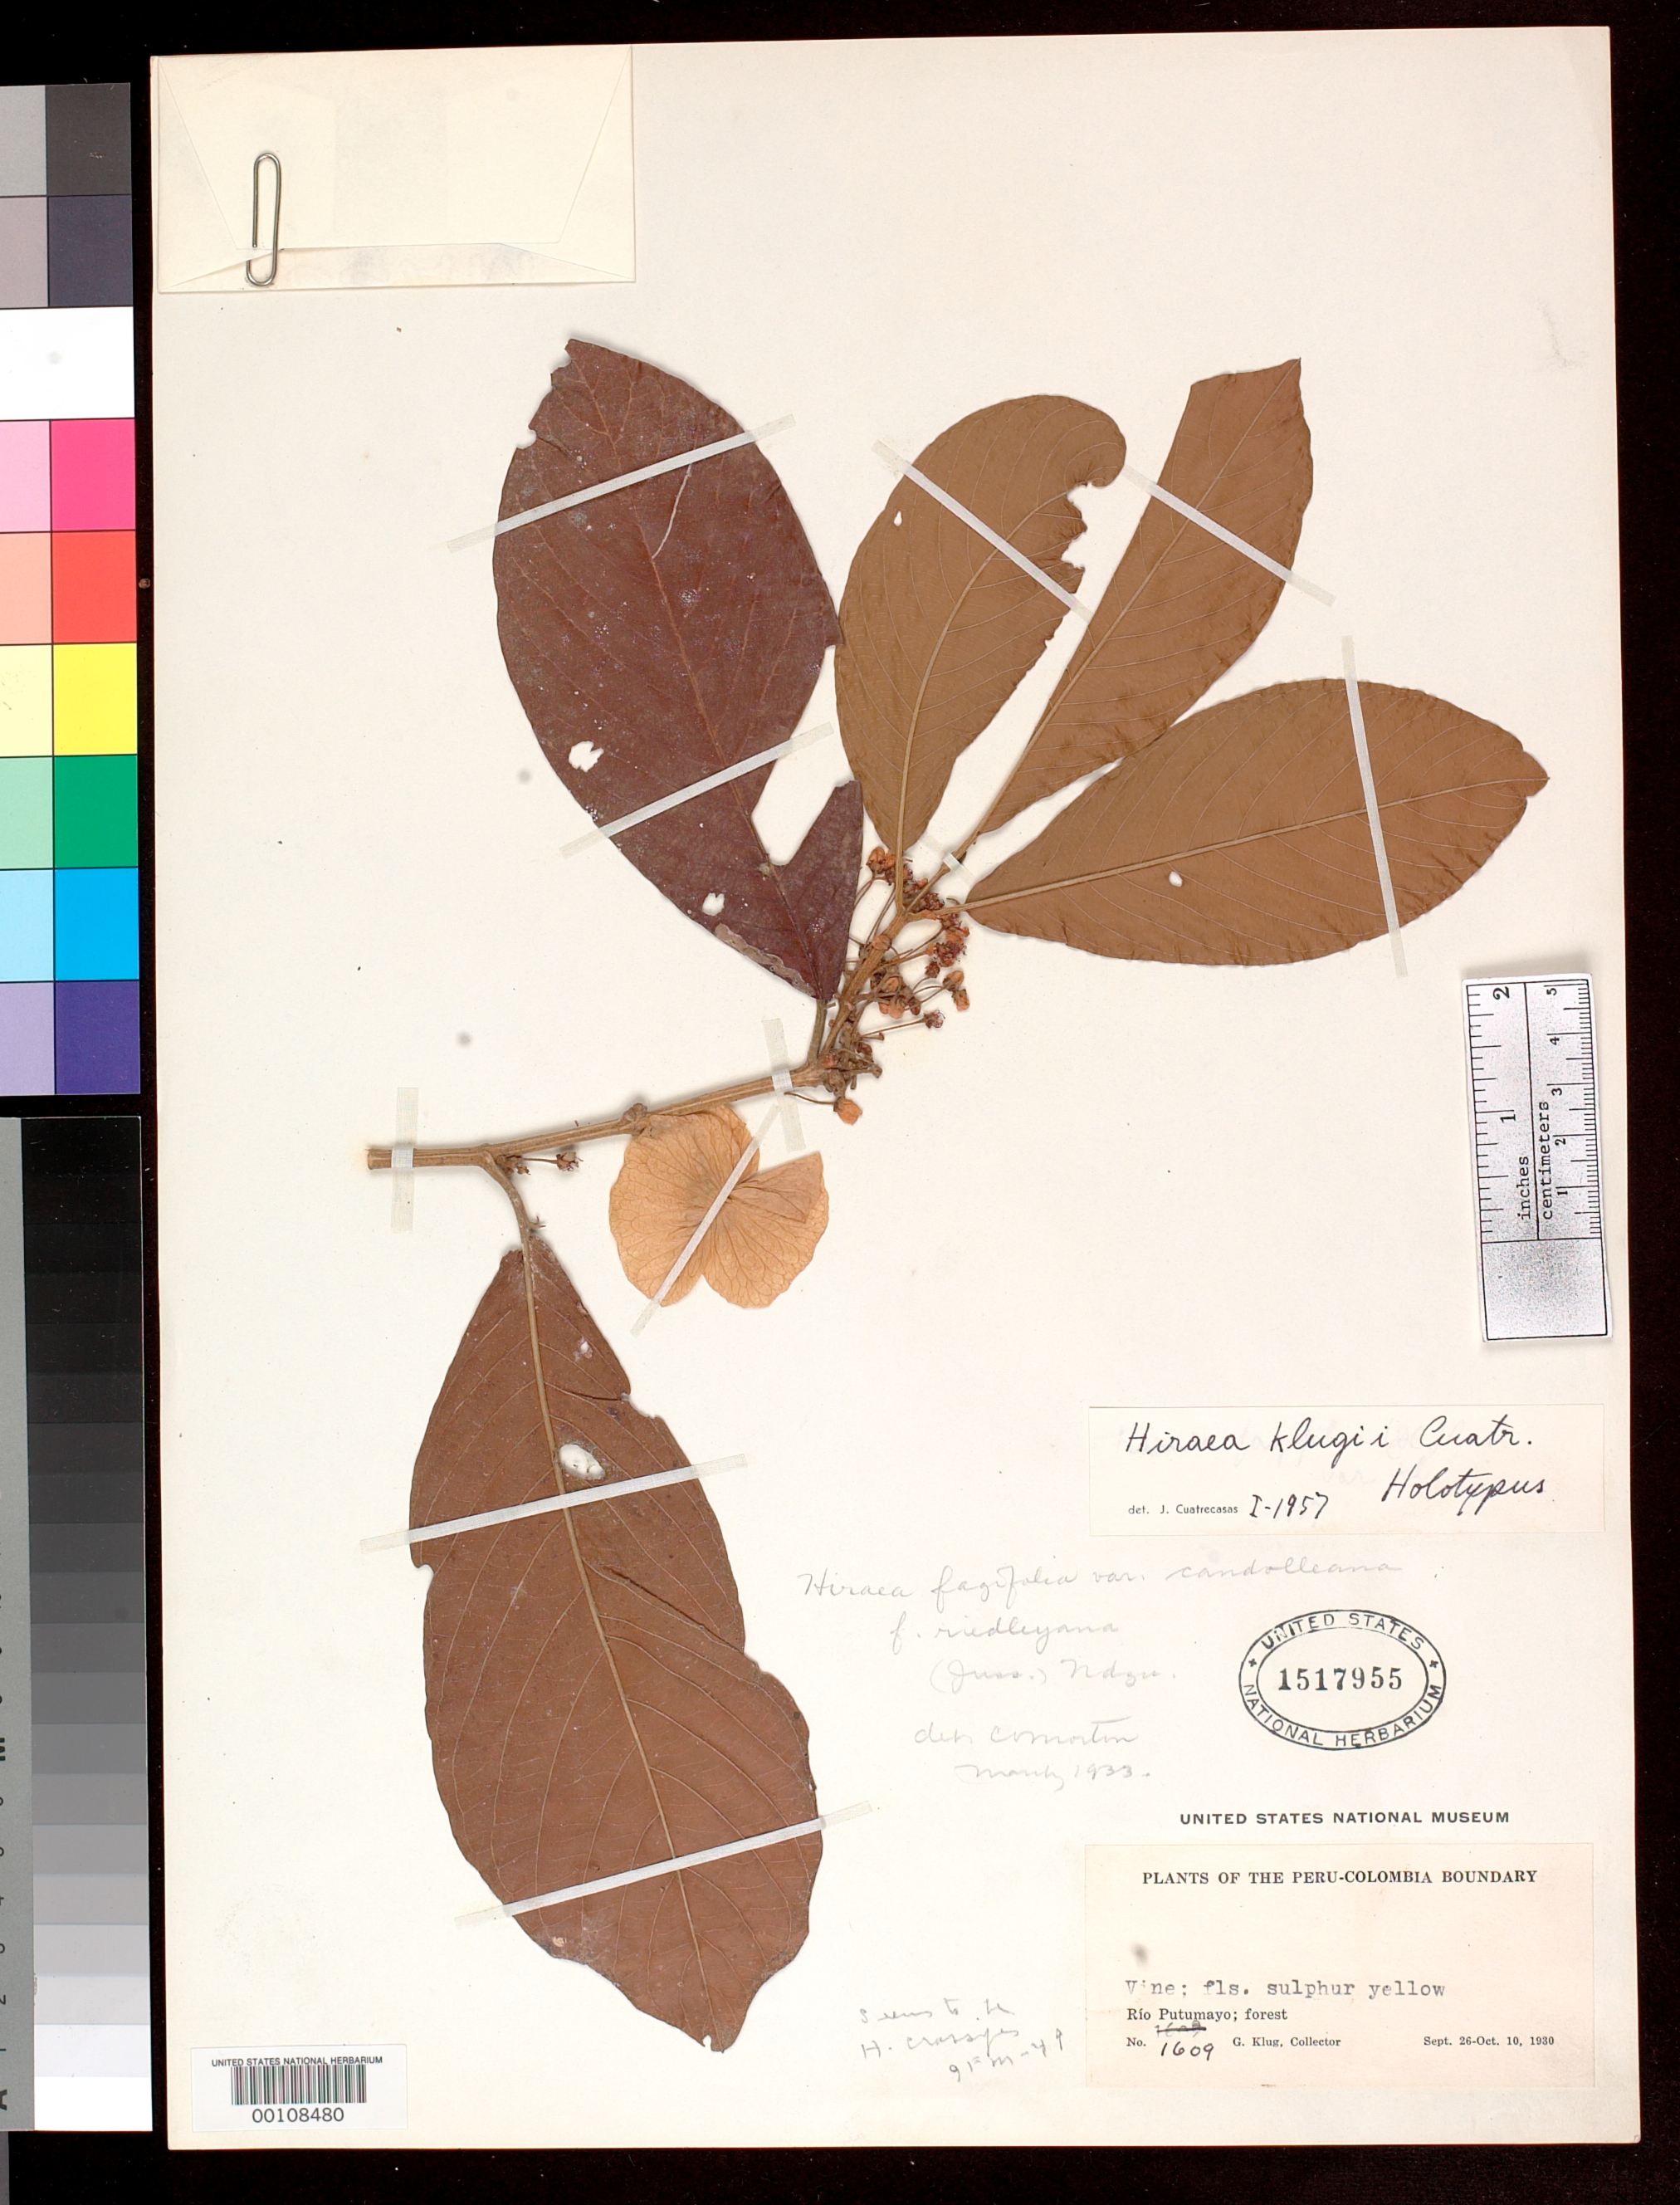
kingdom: Plantae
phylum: Tracheophyta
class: Magnoliopsida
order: Malpighiales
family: Malpighiaceae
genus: Hiraea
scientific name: Hiraea klugii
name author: Cuatrec.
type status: Holotype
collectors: G. Klug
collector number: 1609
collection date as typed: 26 Sep 1930 to 10 Oct 1930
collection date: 1930-09-26/1930-10-10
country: Colombia / Peru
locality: Río Putumayo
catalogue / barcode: US 1517955